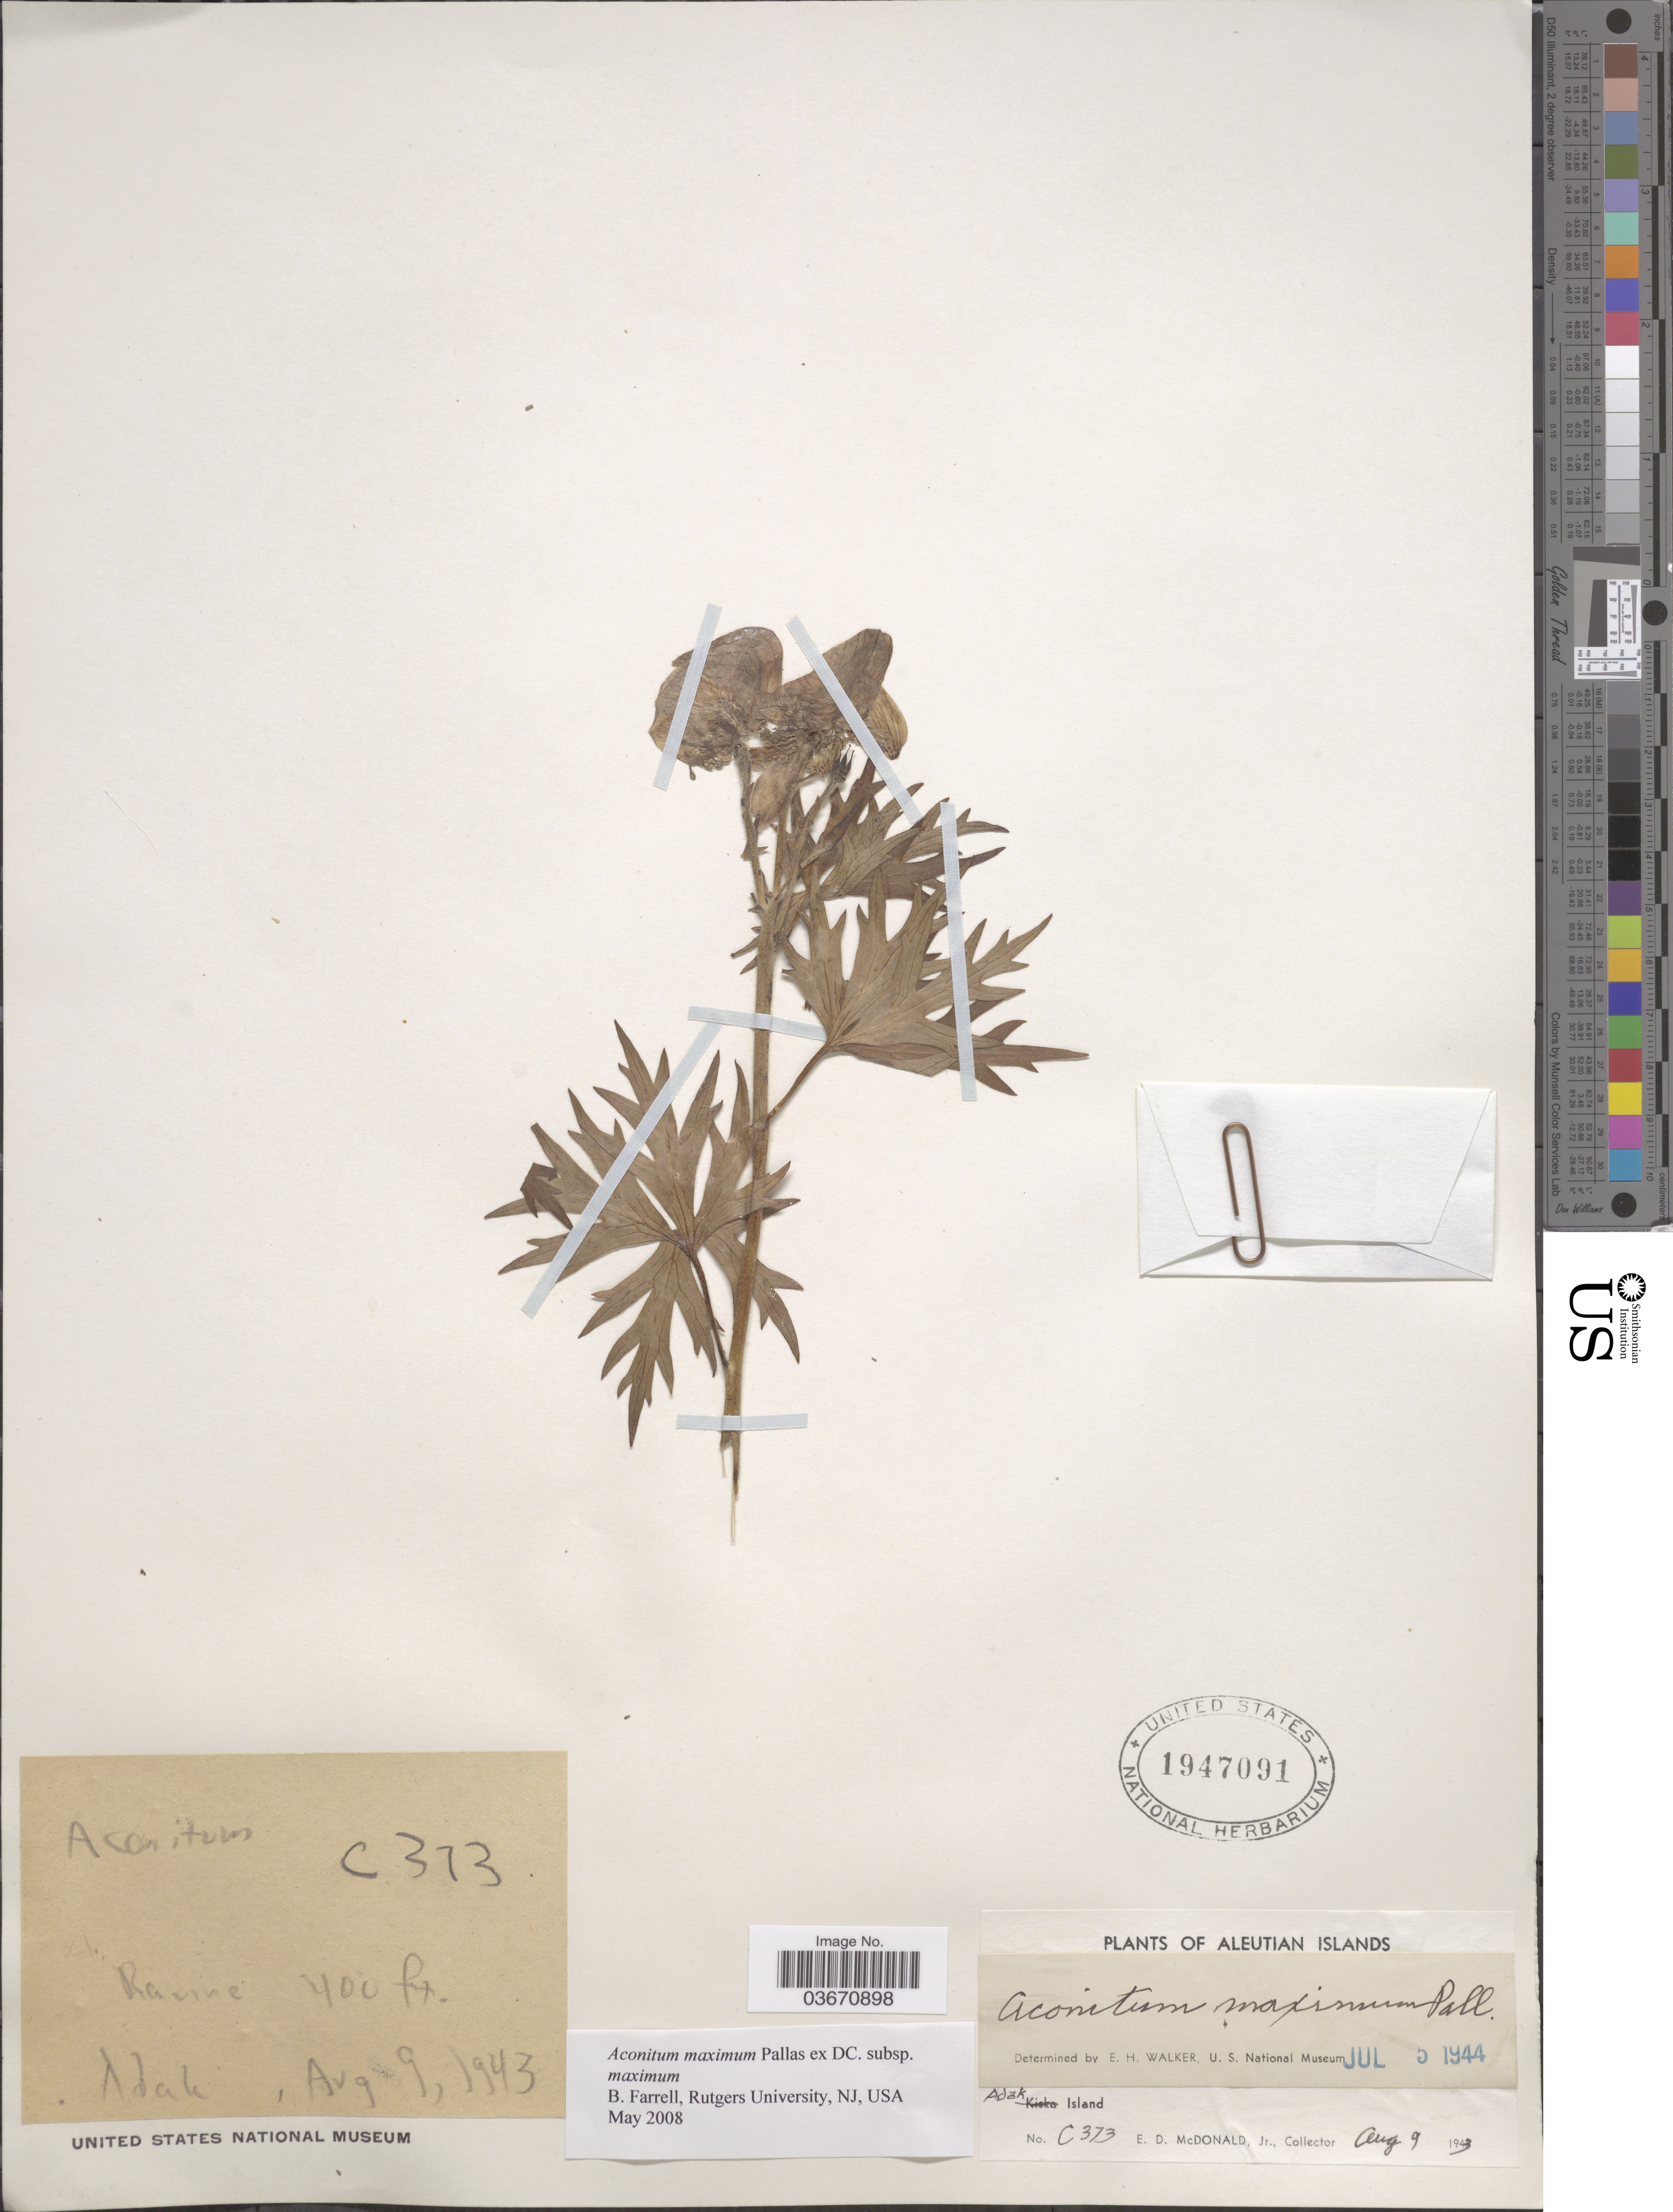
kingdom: Plantae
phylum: Tracheophyta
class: Magnoliopsida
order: Ranunculales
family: Ranunculaceae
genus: Aconitum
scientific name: Aconitum maximum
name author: Pall. ex DC.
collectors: E. D. McDonald Jr.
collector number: C373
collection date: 1943-08-09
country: United States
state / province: Alaska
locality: Ravine. Adak Island. Aleutian Islands.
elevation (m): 122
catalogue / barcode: US 1947091